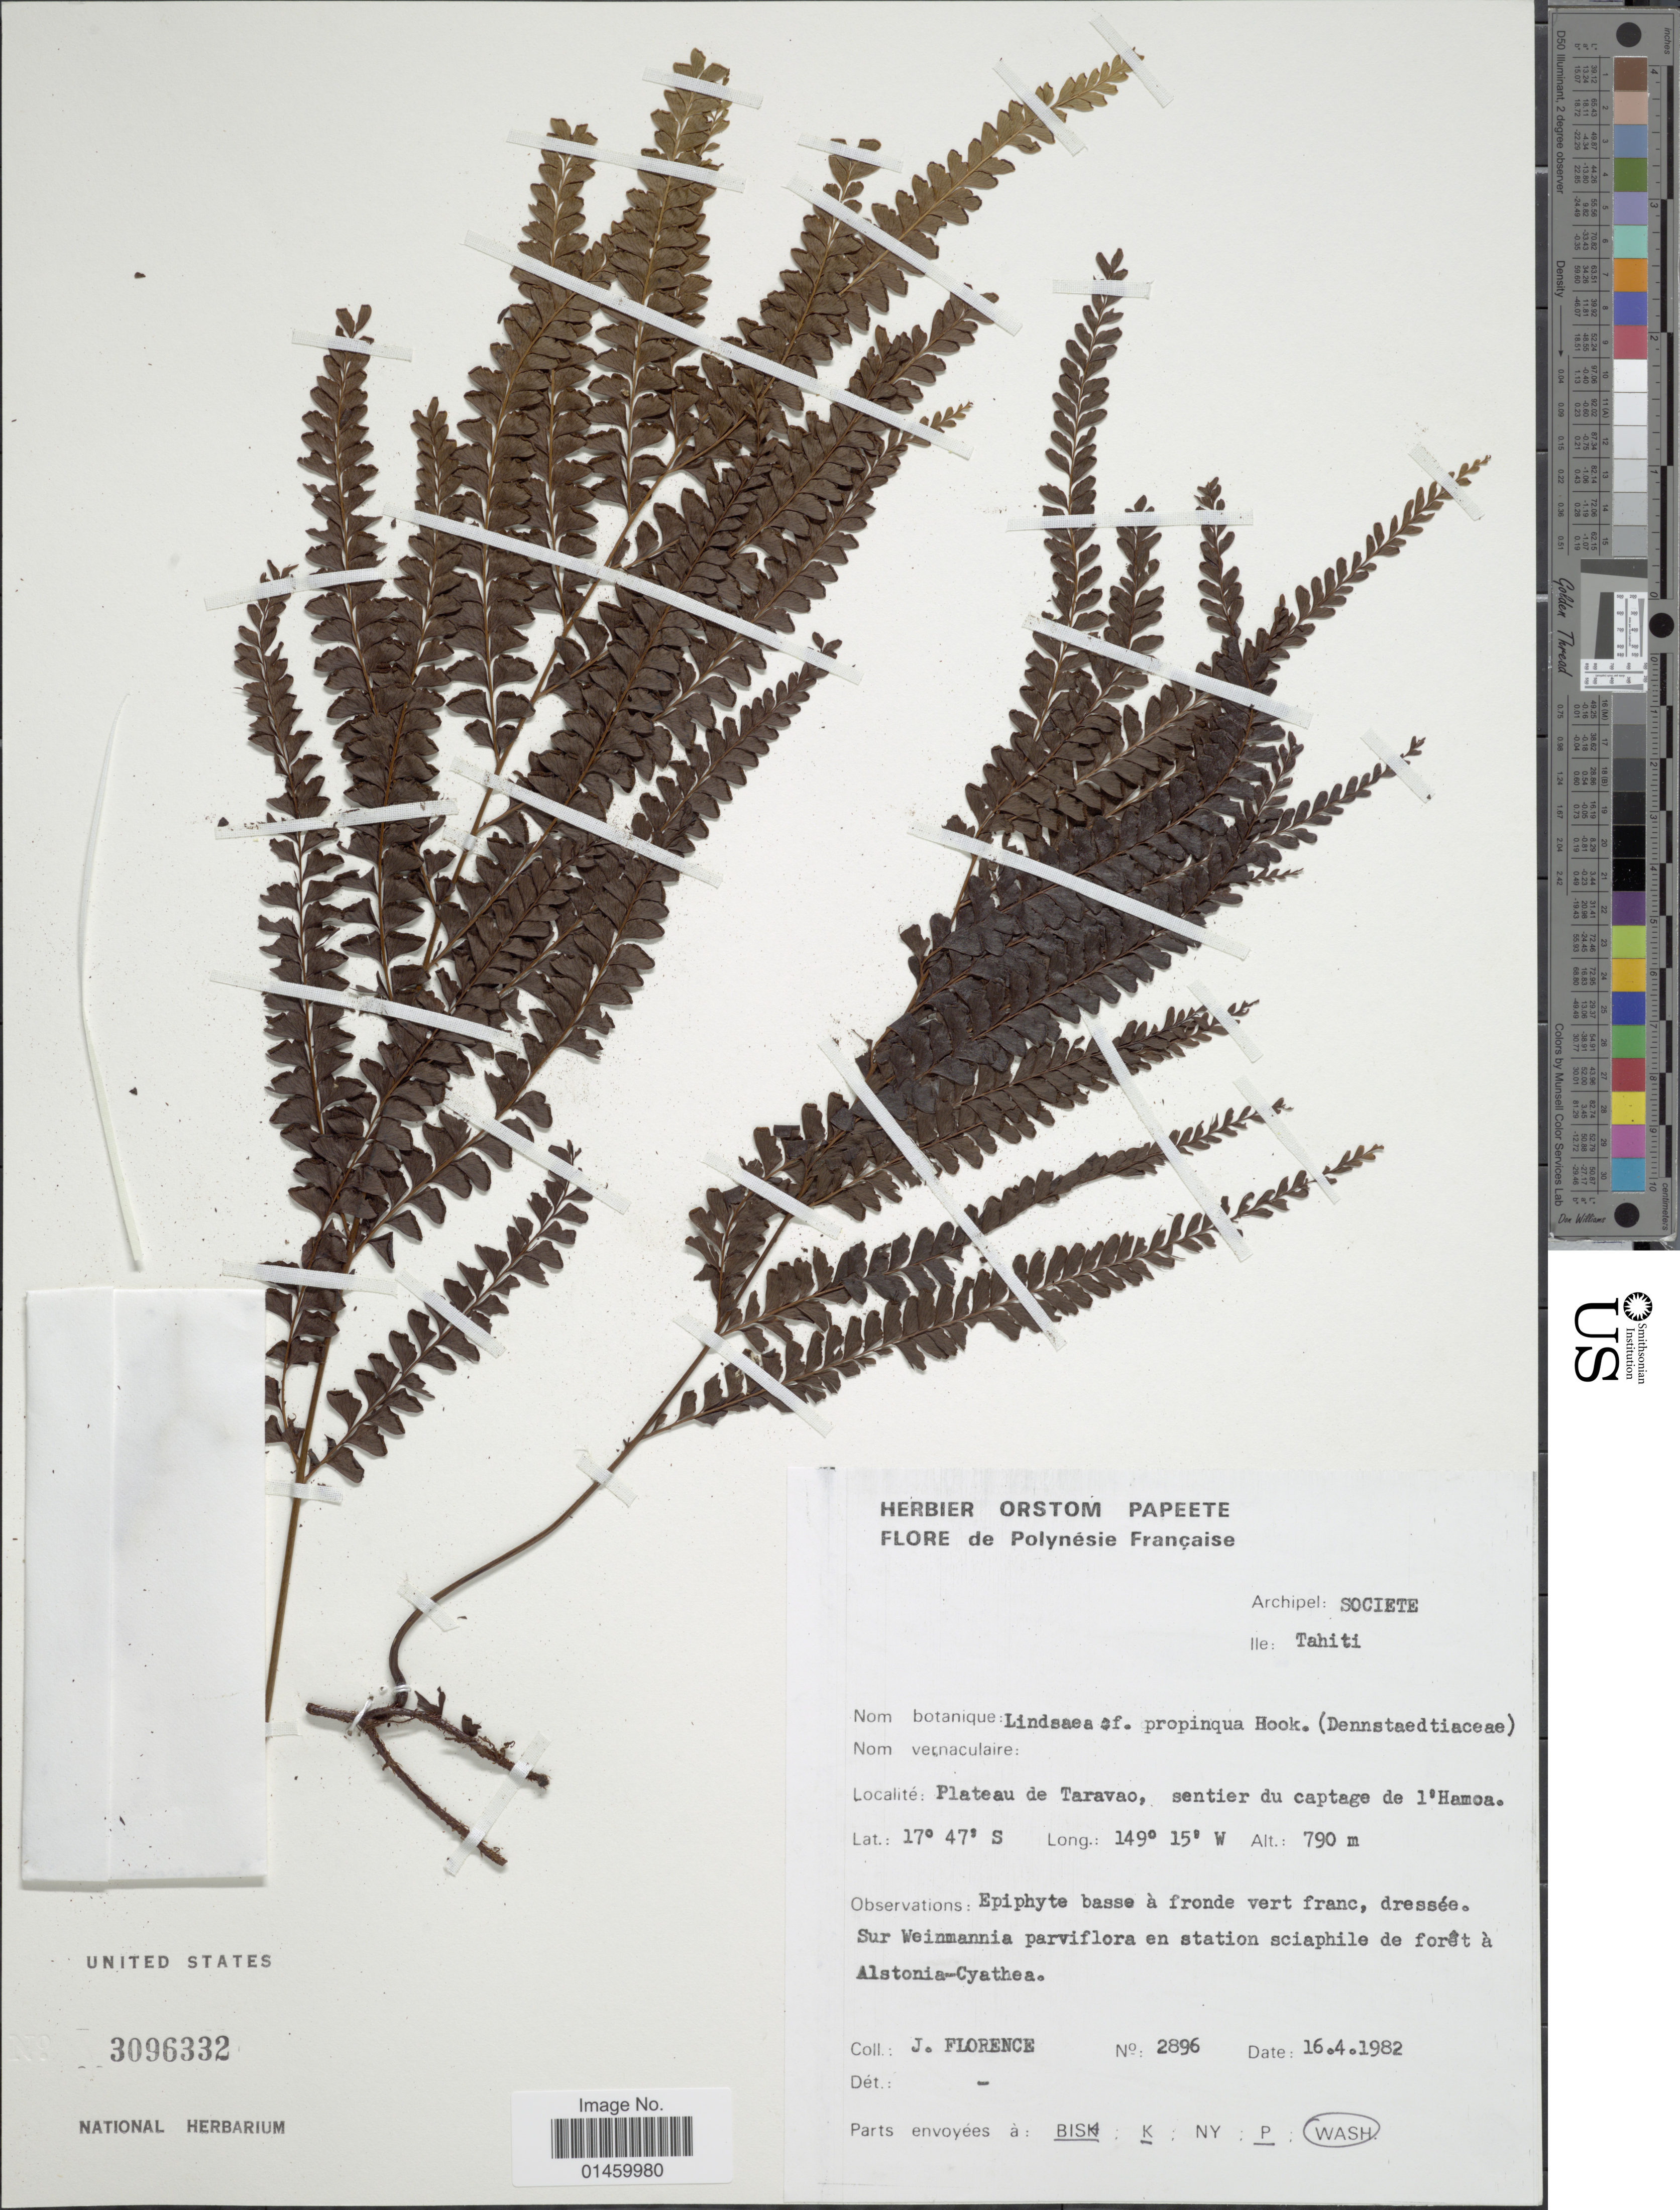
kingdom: Plantae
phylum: Tracheophyta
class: Polypodiopsida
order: Polypodiales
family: Lindsaeaceae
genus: Lindsaea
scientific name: Lindsaea propinqua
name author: Hook.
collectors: J. Florence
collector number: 2896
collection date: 1982-04-16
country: French Polynesia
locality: Polynesie Francaise. Plateau de Taravao, sentier du captage de l'Hamoa.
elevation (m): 790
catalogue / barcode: US 3096332